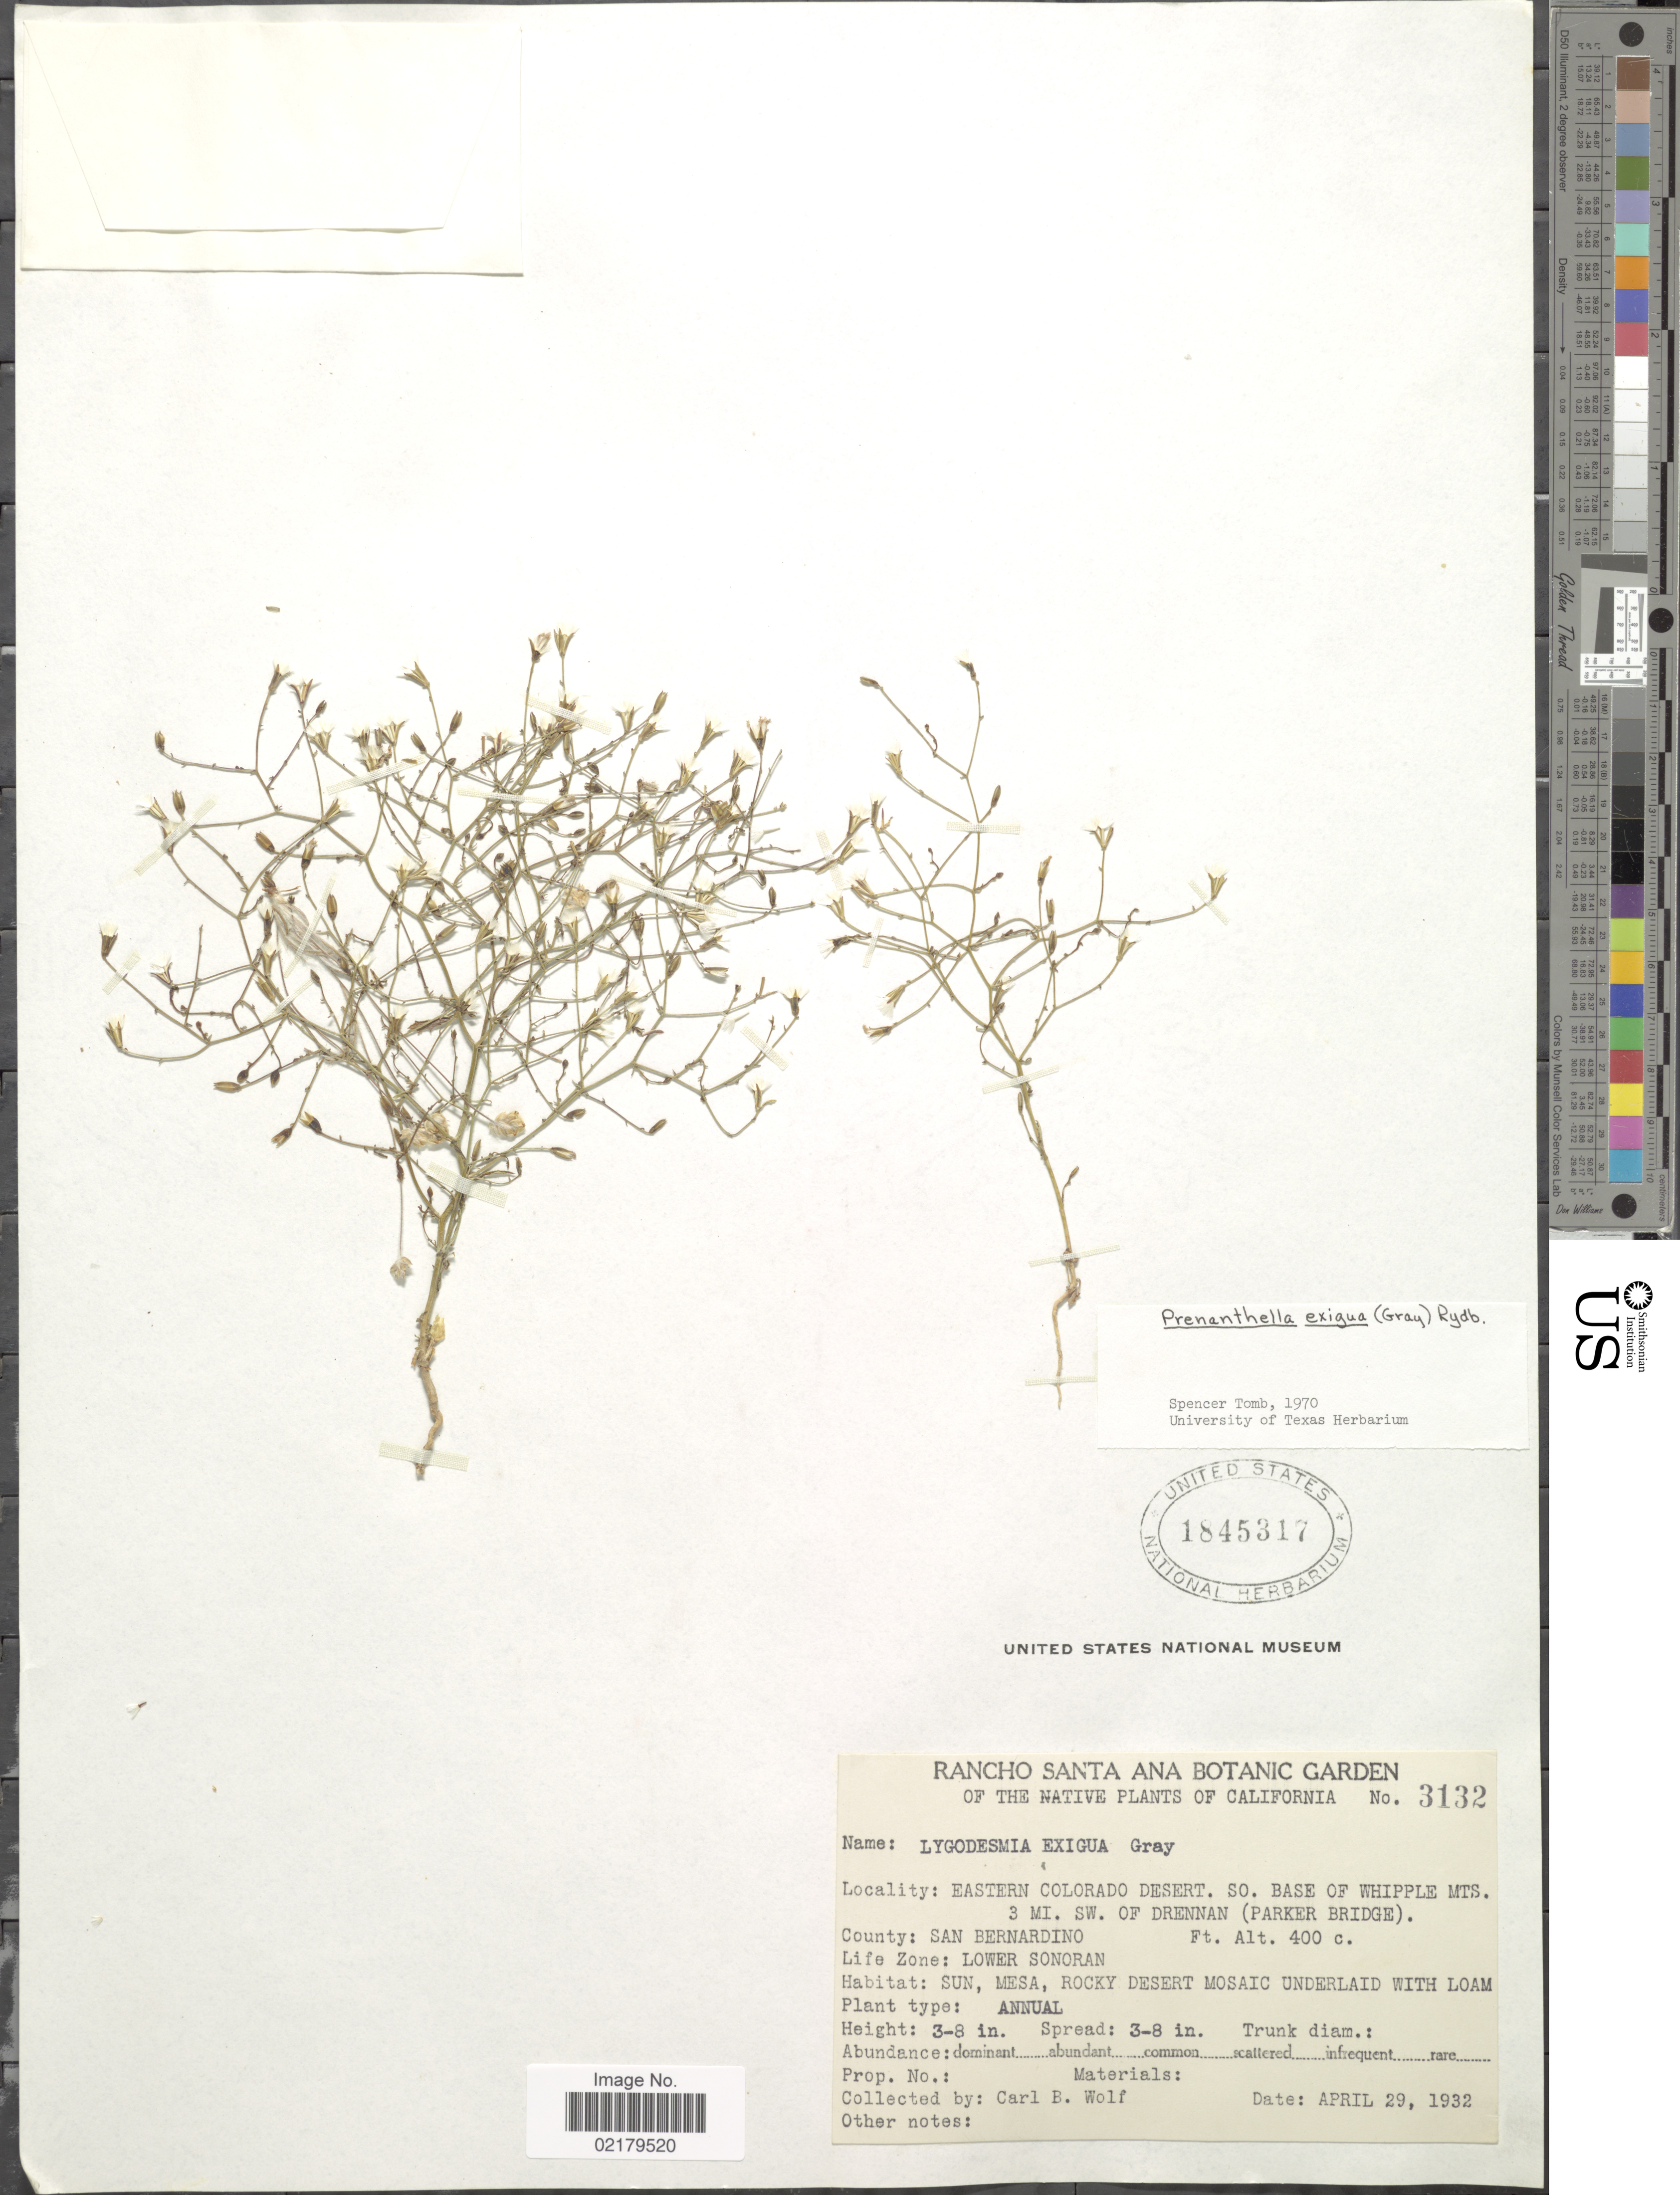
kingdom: Plantae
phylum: Tracheophyta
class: Magnoliopsida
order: Asterales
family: Asteraceae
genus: Prenanthella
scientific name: Prenanthella exigua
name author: (A. Gray) Rydb.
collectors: C. B. Wolf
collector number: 3132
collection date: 1932-04-29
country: United States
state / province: California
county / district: San Bernardino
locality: The Native of California, Eastern Colorado Desert SO. Base of Whipple Mts. 3 mi SW of Drennan (parker Bridge), County: San Bernardino, Life Zone: Lower Sonoran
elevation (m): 122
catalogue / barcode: US 1845317